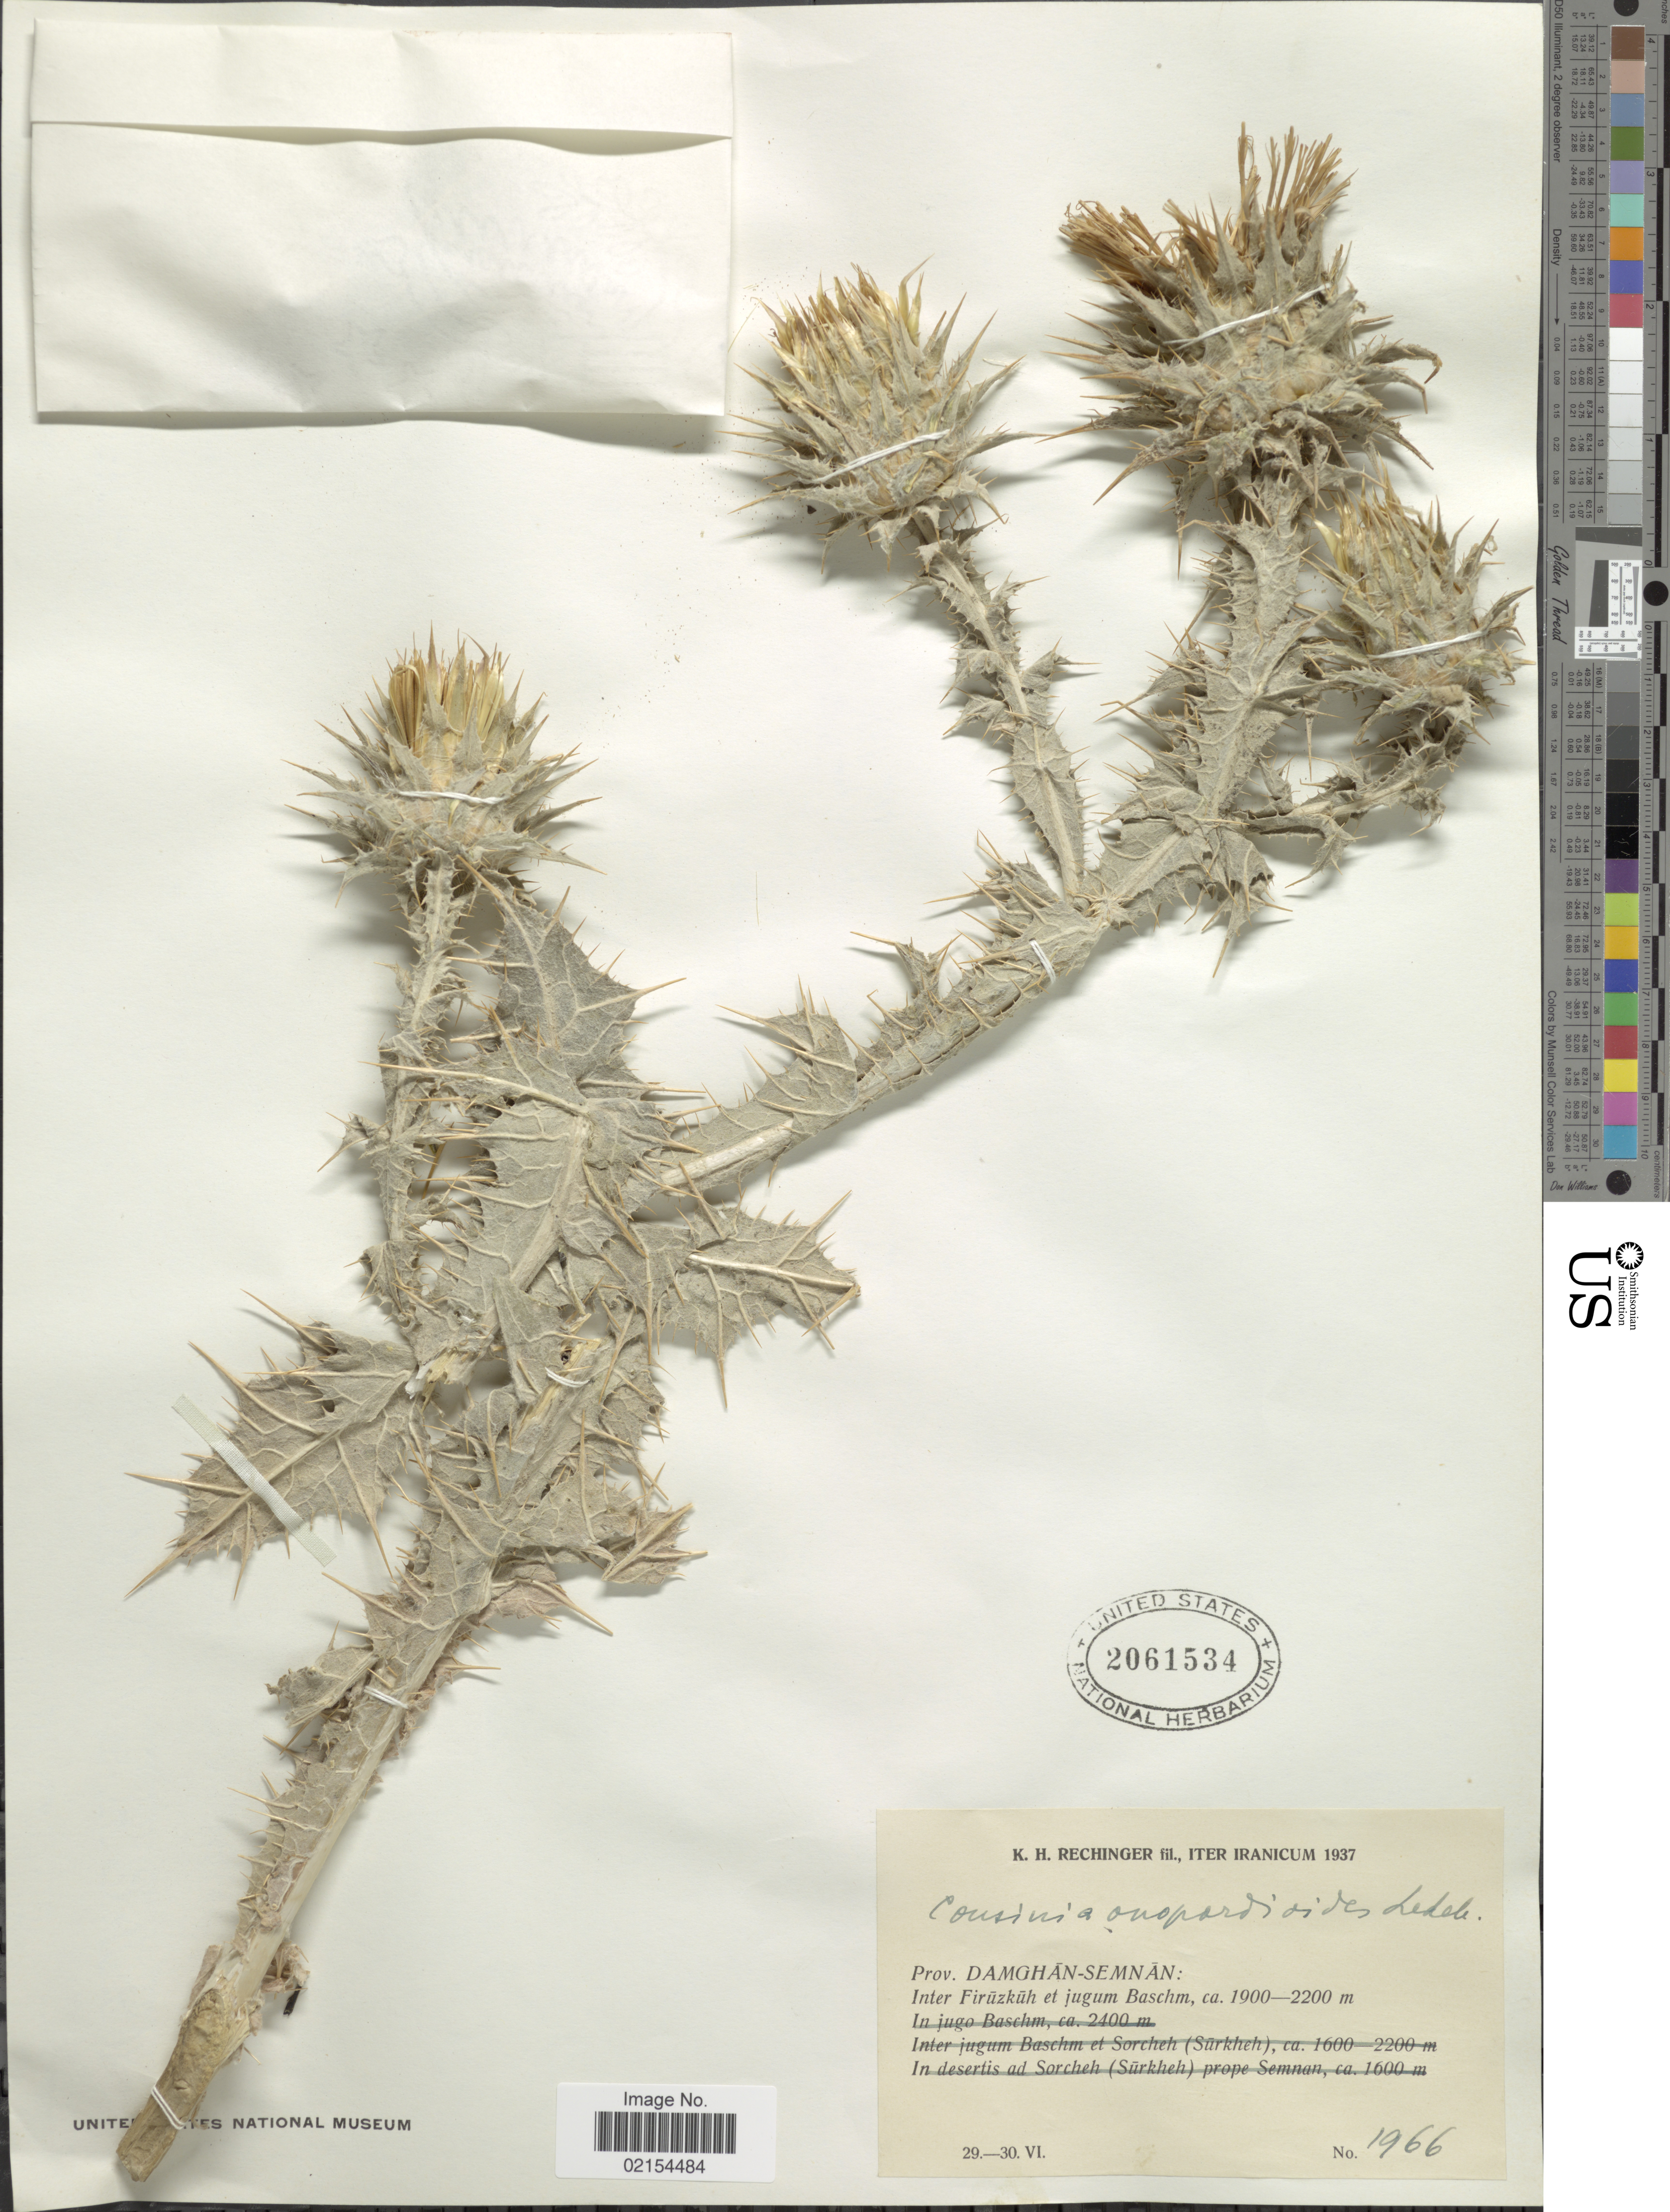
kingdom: Plantae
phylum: Tracheophyta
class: Magnoliopsida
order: Asterales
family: Asteraceae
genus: Cousinia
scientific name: Cousinia onopordioides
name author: Ledeb.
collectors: K. H. Rechinger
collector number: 1966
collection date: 1937-06-29/1937-06-30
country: Iran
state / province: Semnan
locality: Iter Iranicum, Prov. Damghan-Semnan: Inter Firuzkuh et jugum Baschm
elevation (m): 1900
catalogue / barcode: US 2061534